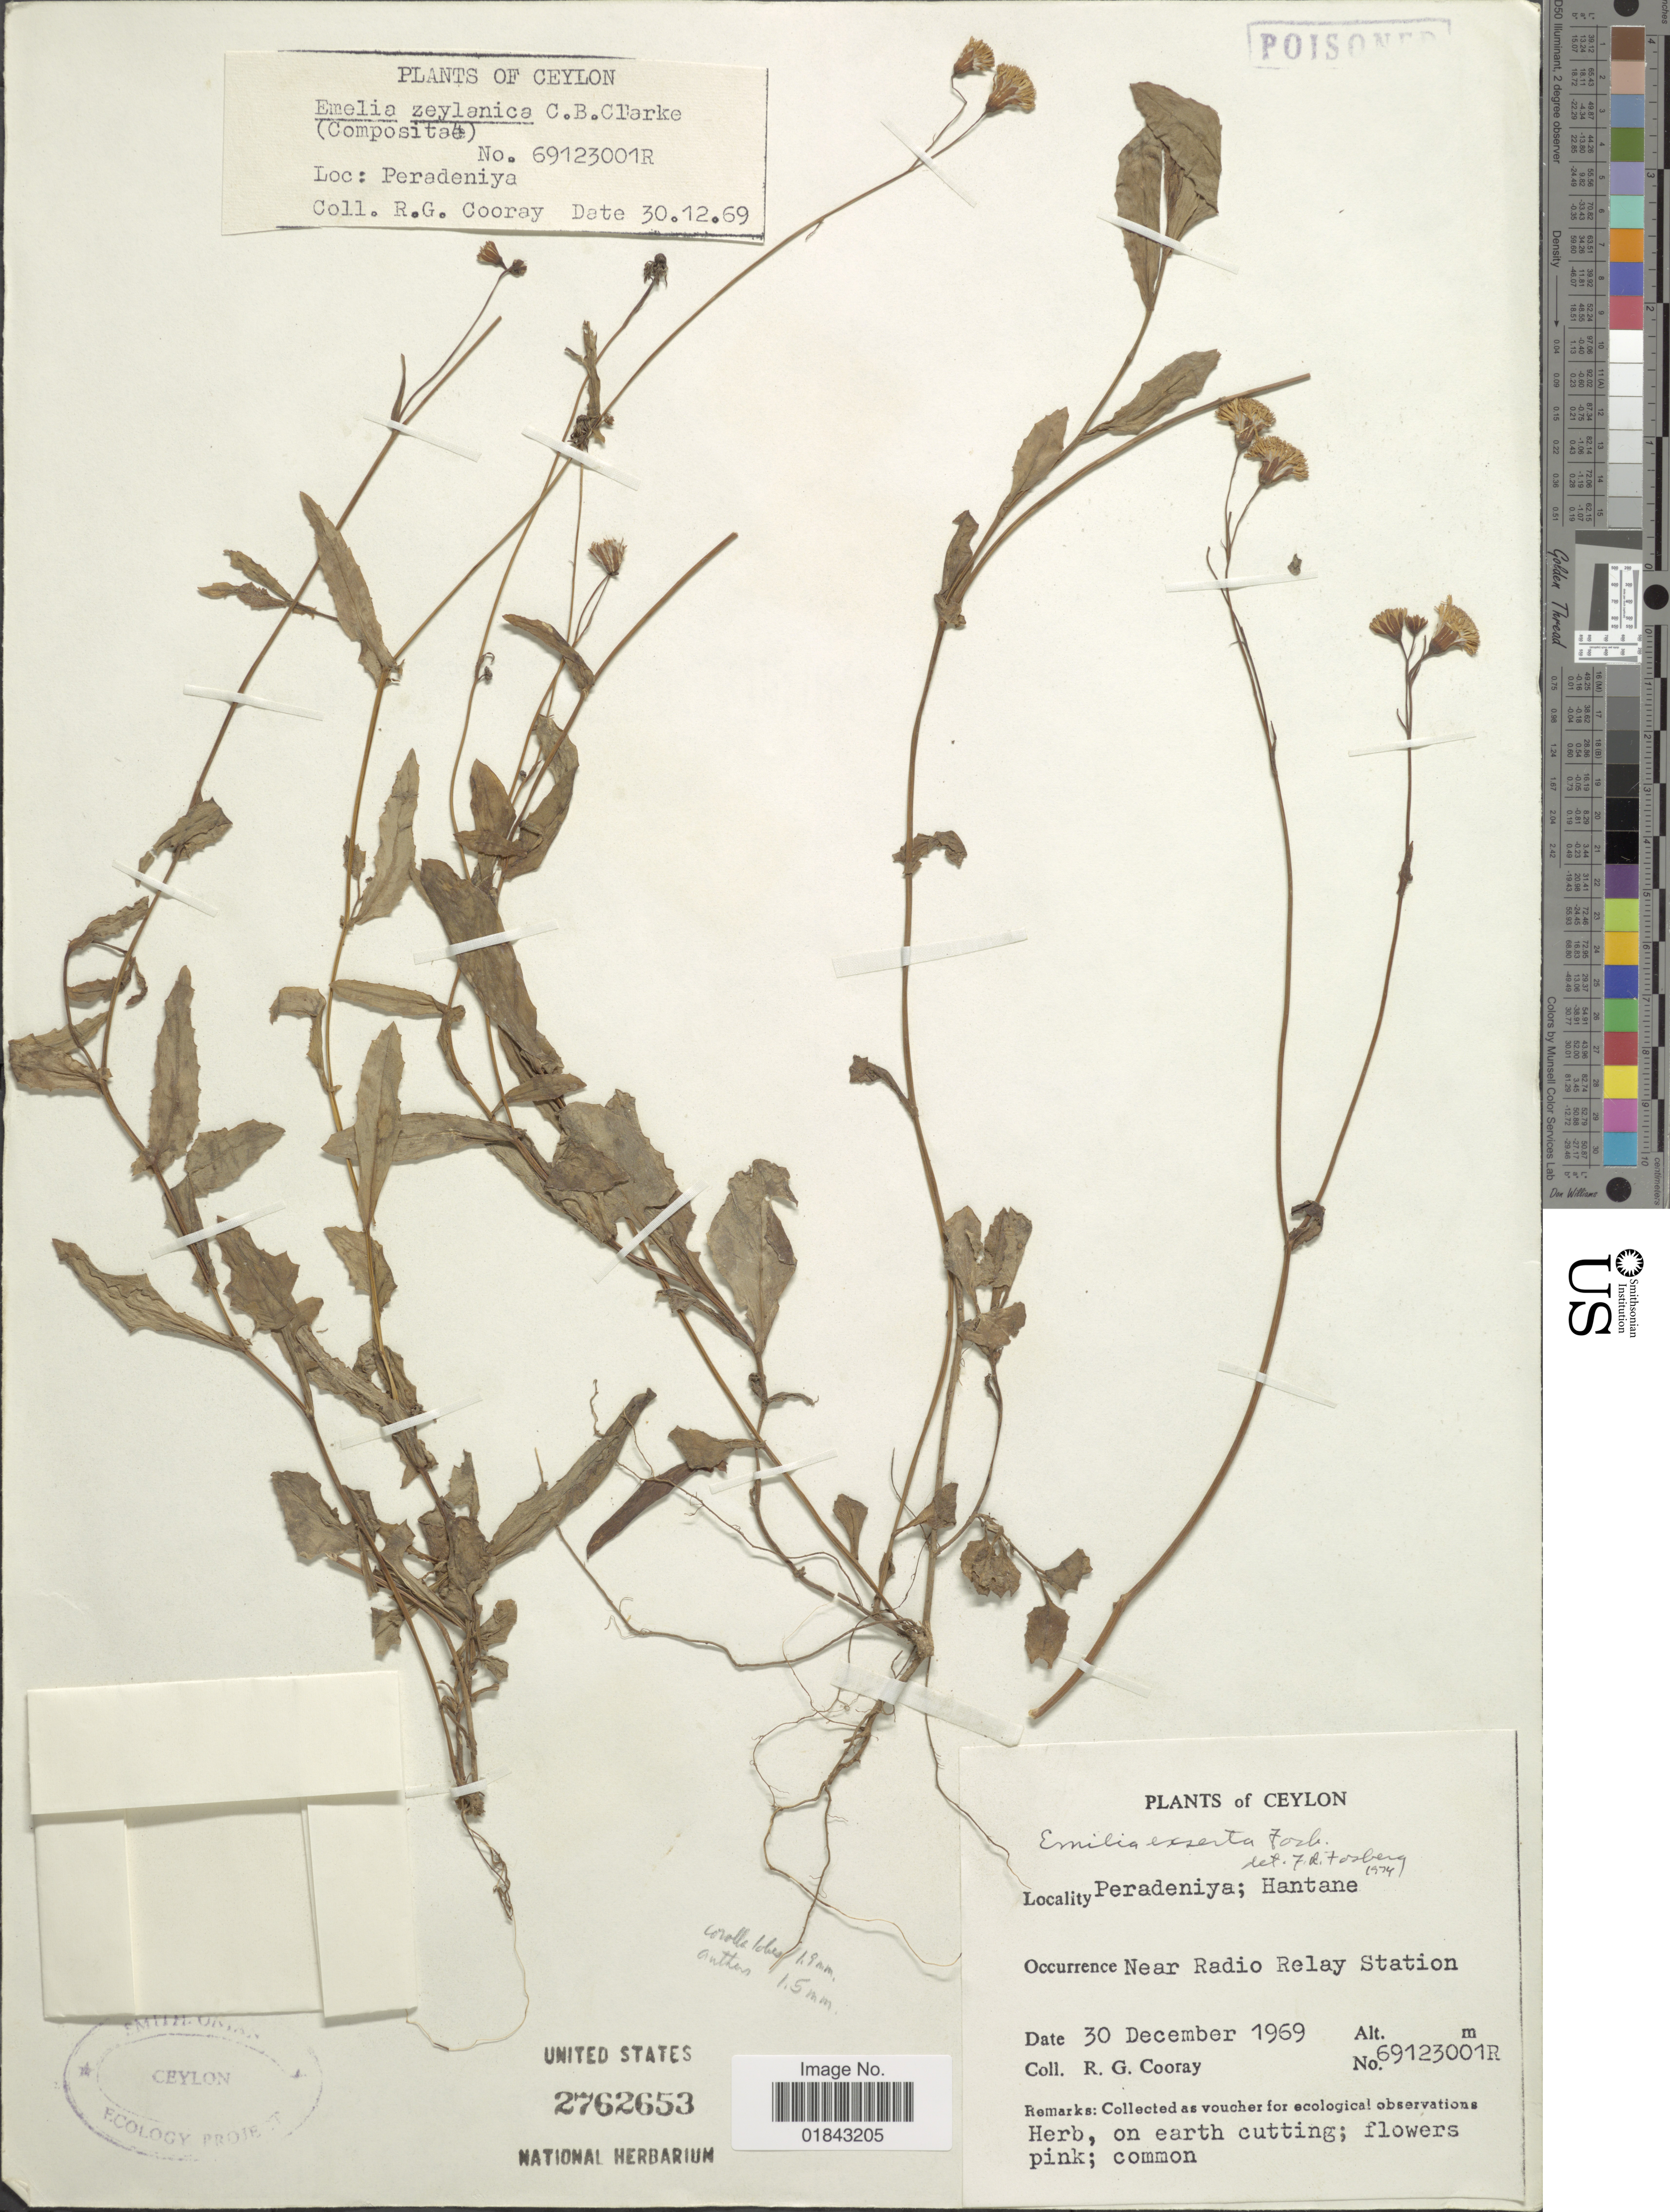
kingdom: Plantae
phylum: Tracheophyta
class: Magnoliopsida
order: Asterales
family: Asteraceae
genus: Emilia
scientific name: Emilia exserta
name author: Fosberg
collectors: R. Cooray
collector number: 69123001R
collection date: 1969-12-30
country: Sri Lanka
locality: Ceylon, Peradeniya; hantane, near Radio Relay Station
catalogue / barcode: US 2762653